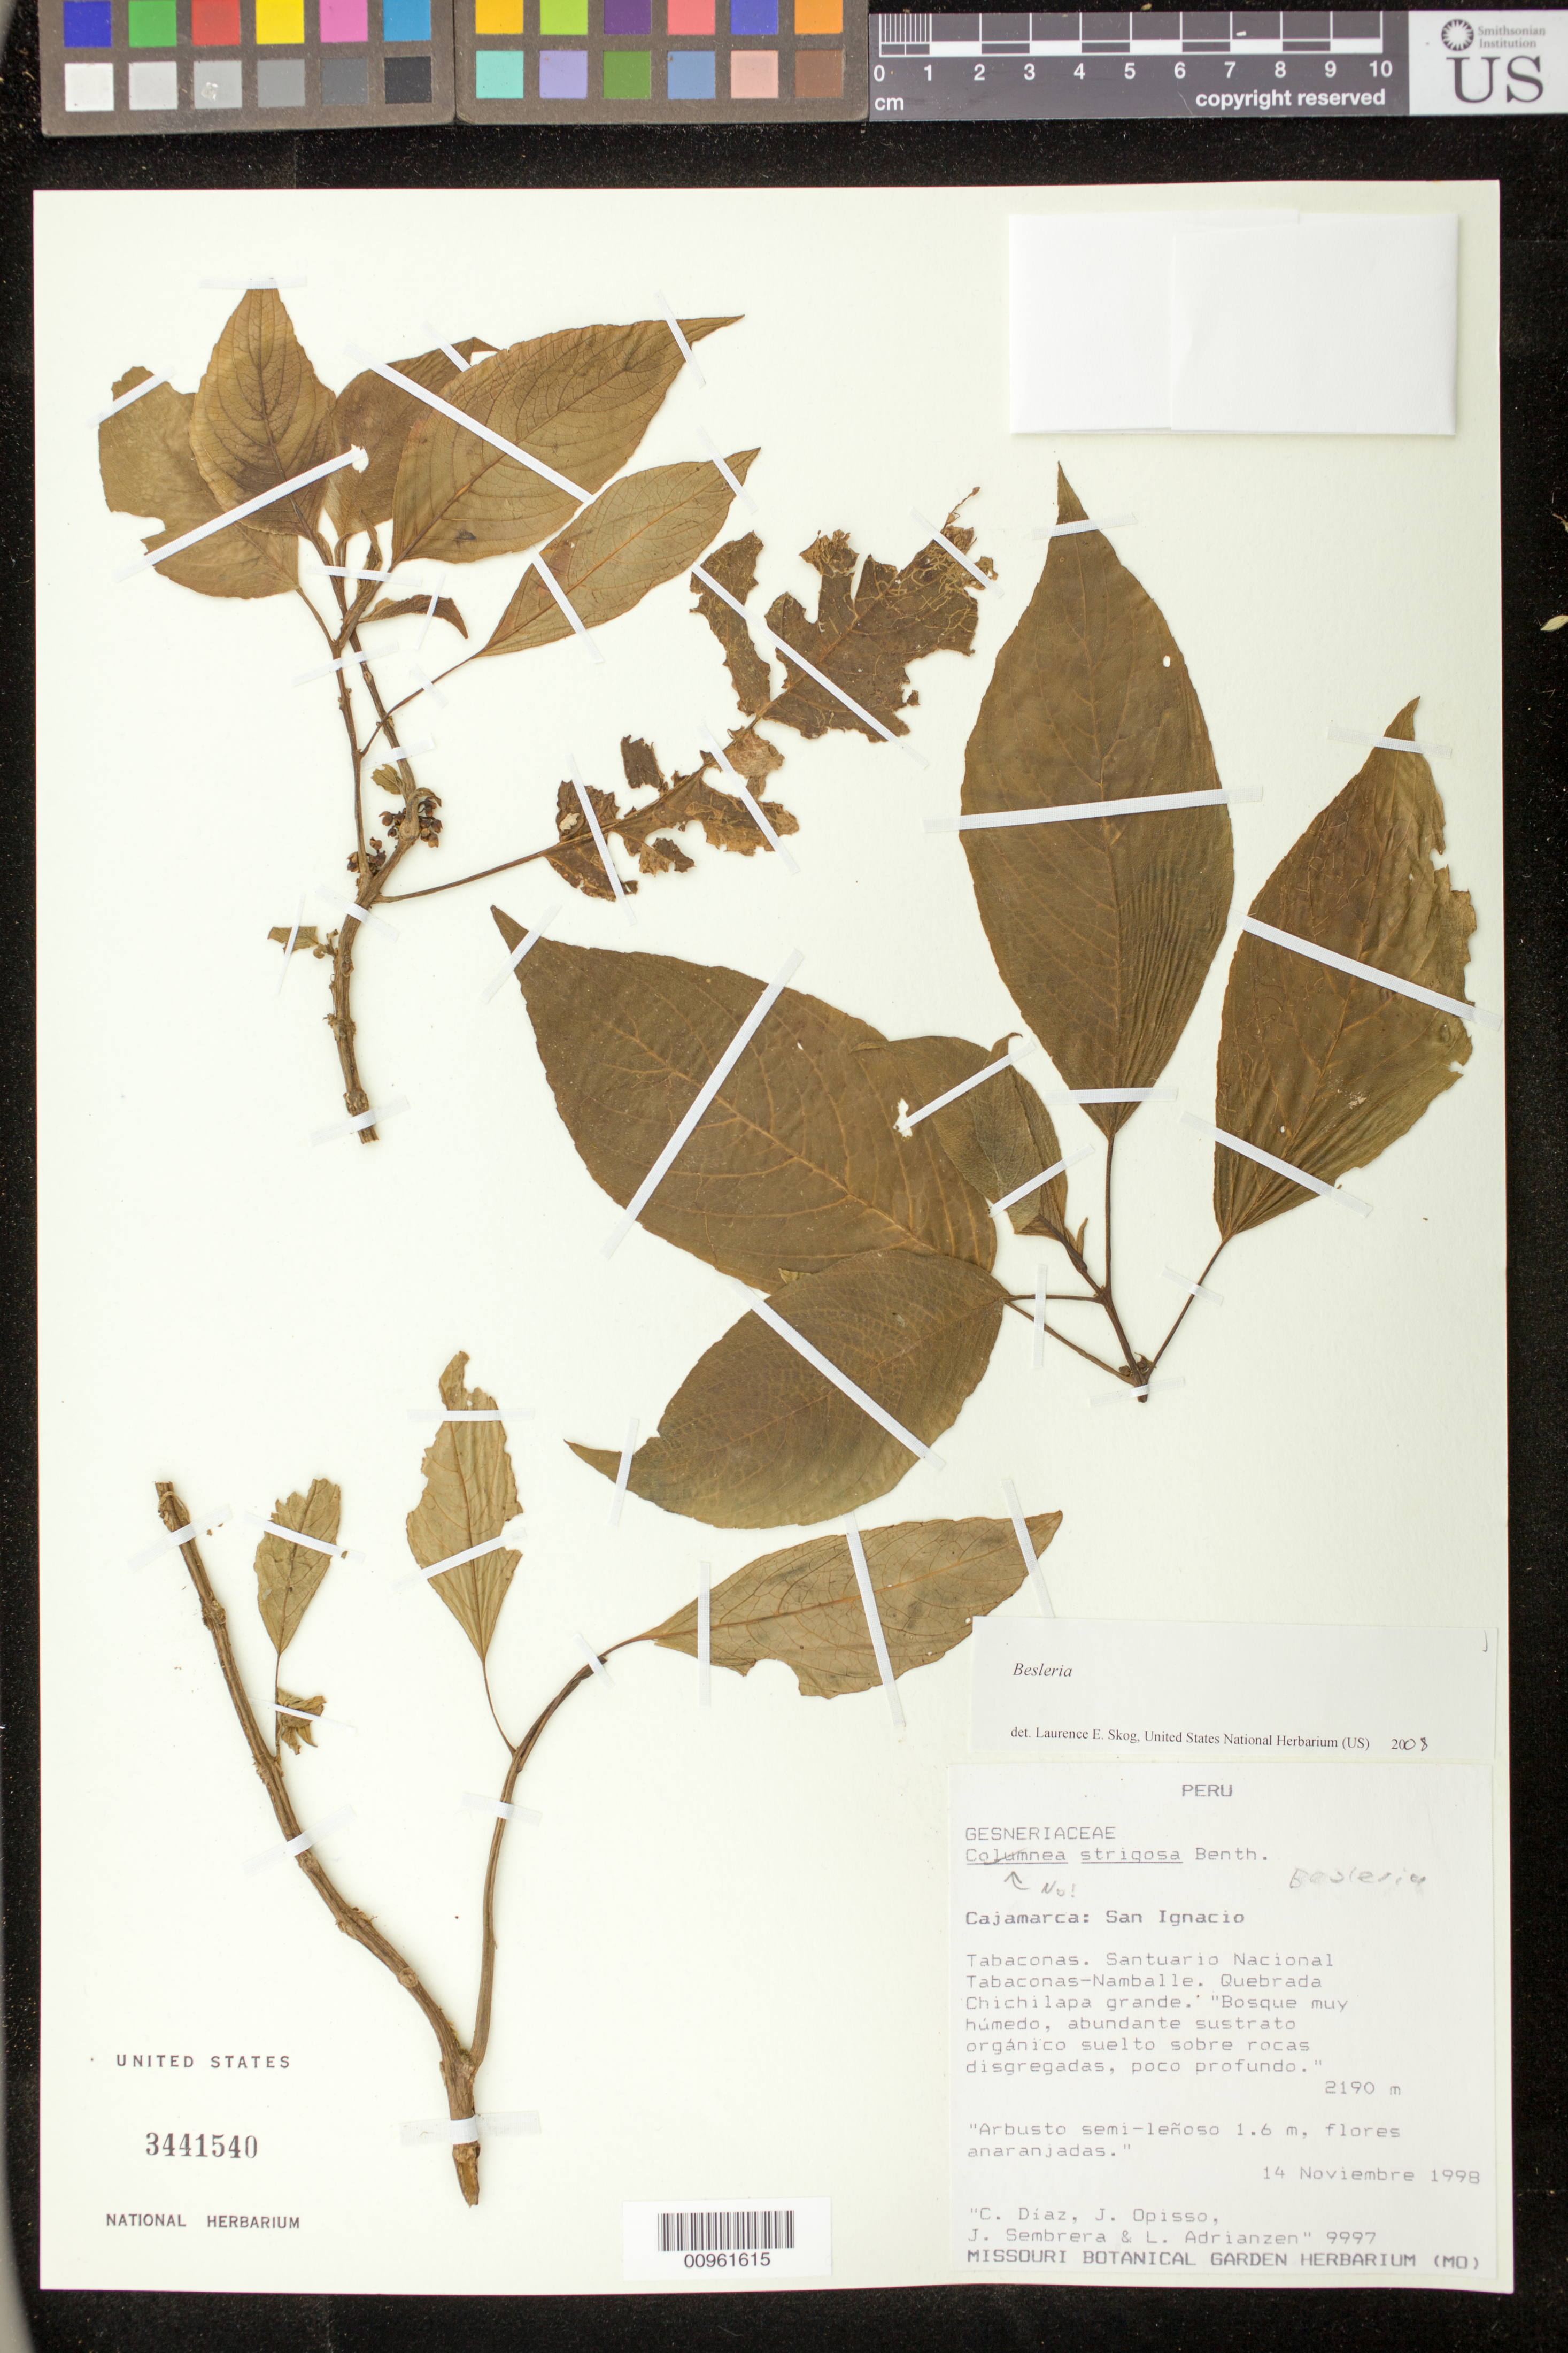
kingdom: Plantae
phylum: Tracheophyta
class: Magnoliopsida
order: Lamiales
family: Gesneriaceae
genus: Besleria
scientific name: Besleria sp.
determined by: Skog, Laurence E.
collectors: C. Díaz S., J. Opisso, J. Sembrera & L. Adrianzen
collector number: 9997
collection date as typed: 14 Nov 1998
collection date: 1998-11-14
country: Peru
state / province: Cajamarca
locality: Cajamarca: San Ignacio. Tabaconas, Santuario Nacional Tabaconas-Namballe, Quebrada Chichilapa grande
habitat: Bosque muy húmedo, abundante sustrato orgánico suelto sobre rocas disgregadas, poco profundo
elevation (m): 2190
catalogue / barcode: US 3441540